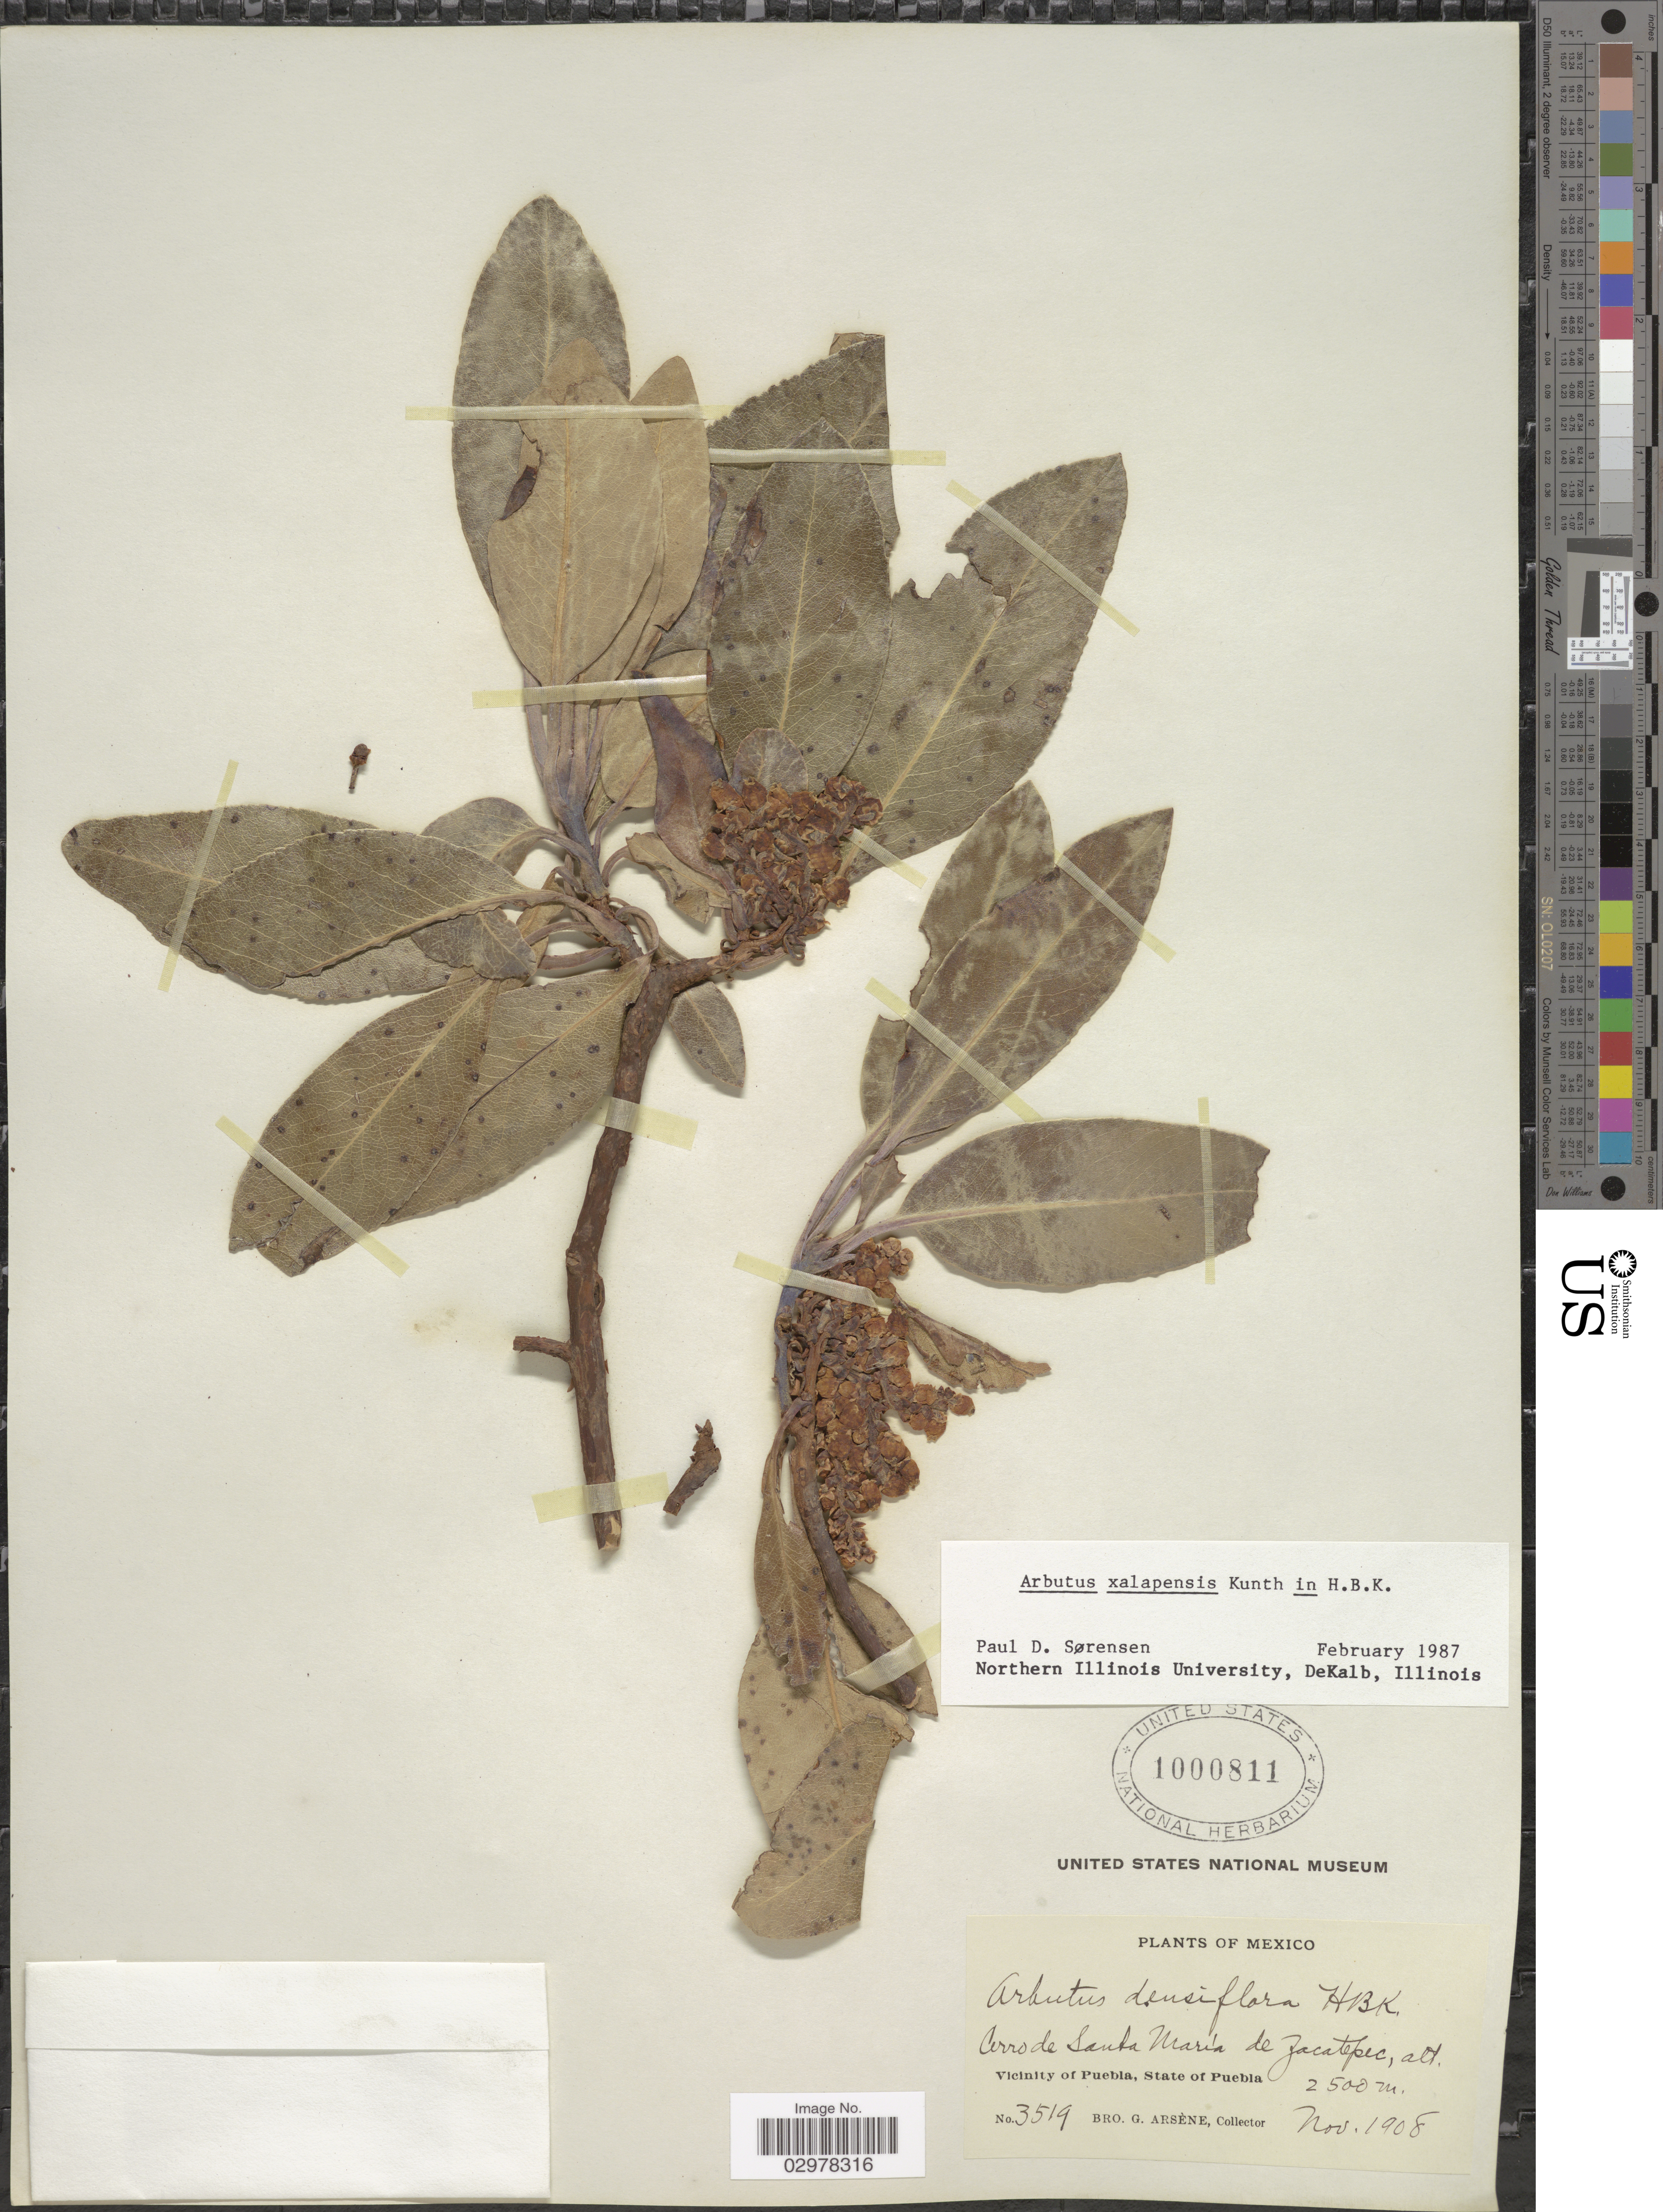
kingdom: Plantae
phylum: Tracheophyta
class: Magnoliopsida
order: Ericales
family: Ericaceae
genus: Arbutus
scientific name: Arbutus xalapensis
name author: Kunth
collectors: Bro. G. Arsène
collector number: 3519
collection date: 1908-11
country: Mexico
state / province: Puebla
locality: Cerro de Santa María de Zacatepec, Vicinity of Puebla.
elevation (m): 2500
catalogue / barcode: US 1000811